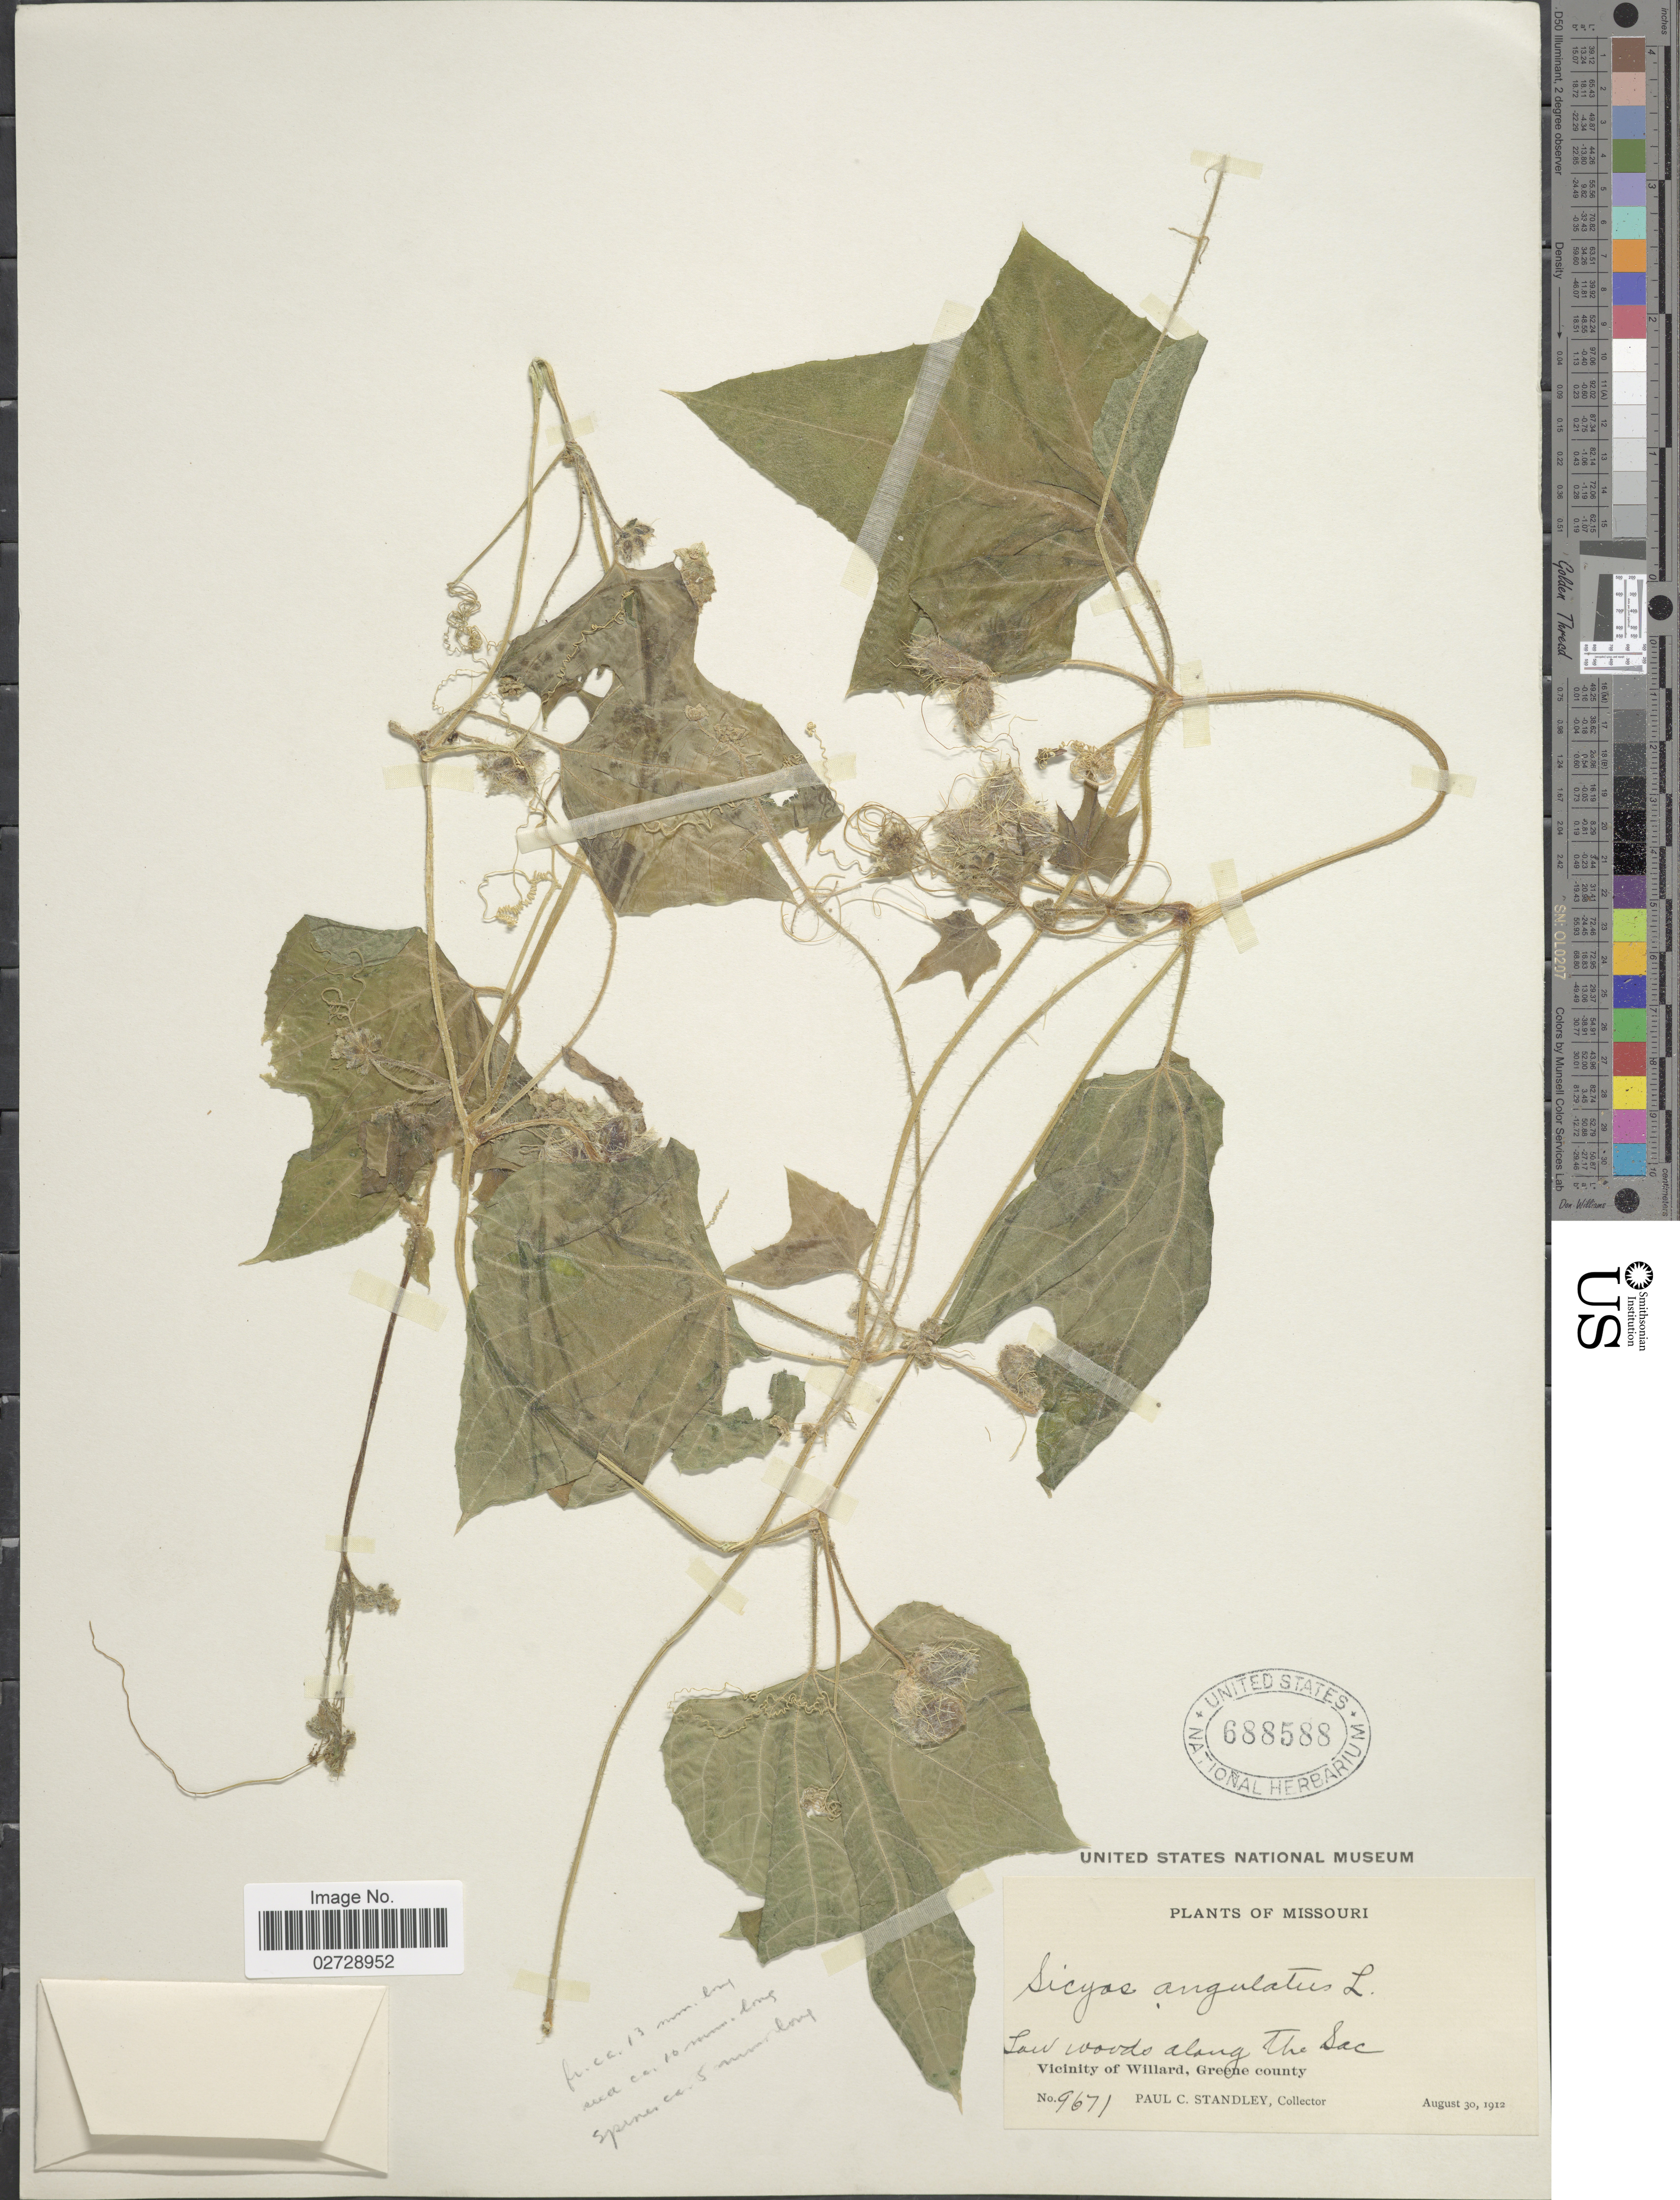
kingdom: Plantae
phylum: Tracheophyta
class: Magnoliopsida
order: Cucurbitales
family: Cucurbitaceae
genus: Sicyos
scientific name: Sicyos angulatus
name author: L.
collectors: P. C. Standley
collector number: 9671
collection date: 1912-08-30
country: United States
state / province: Missouri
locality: Low woods along the Sac, Vicinity of Willard, Greene County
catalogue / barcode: US 688588